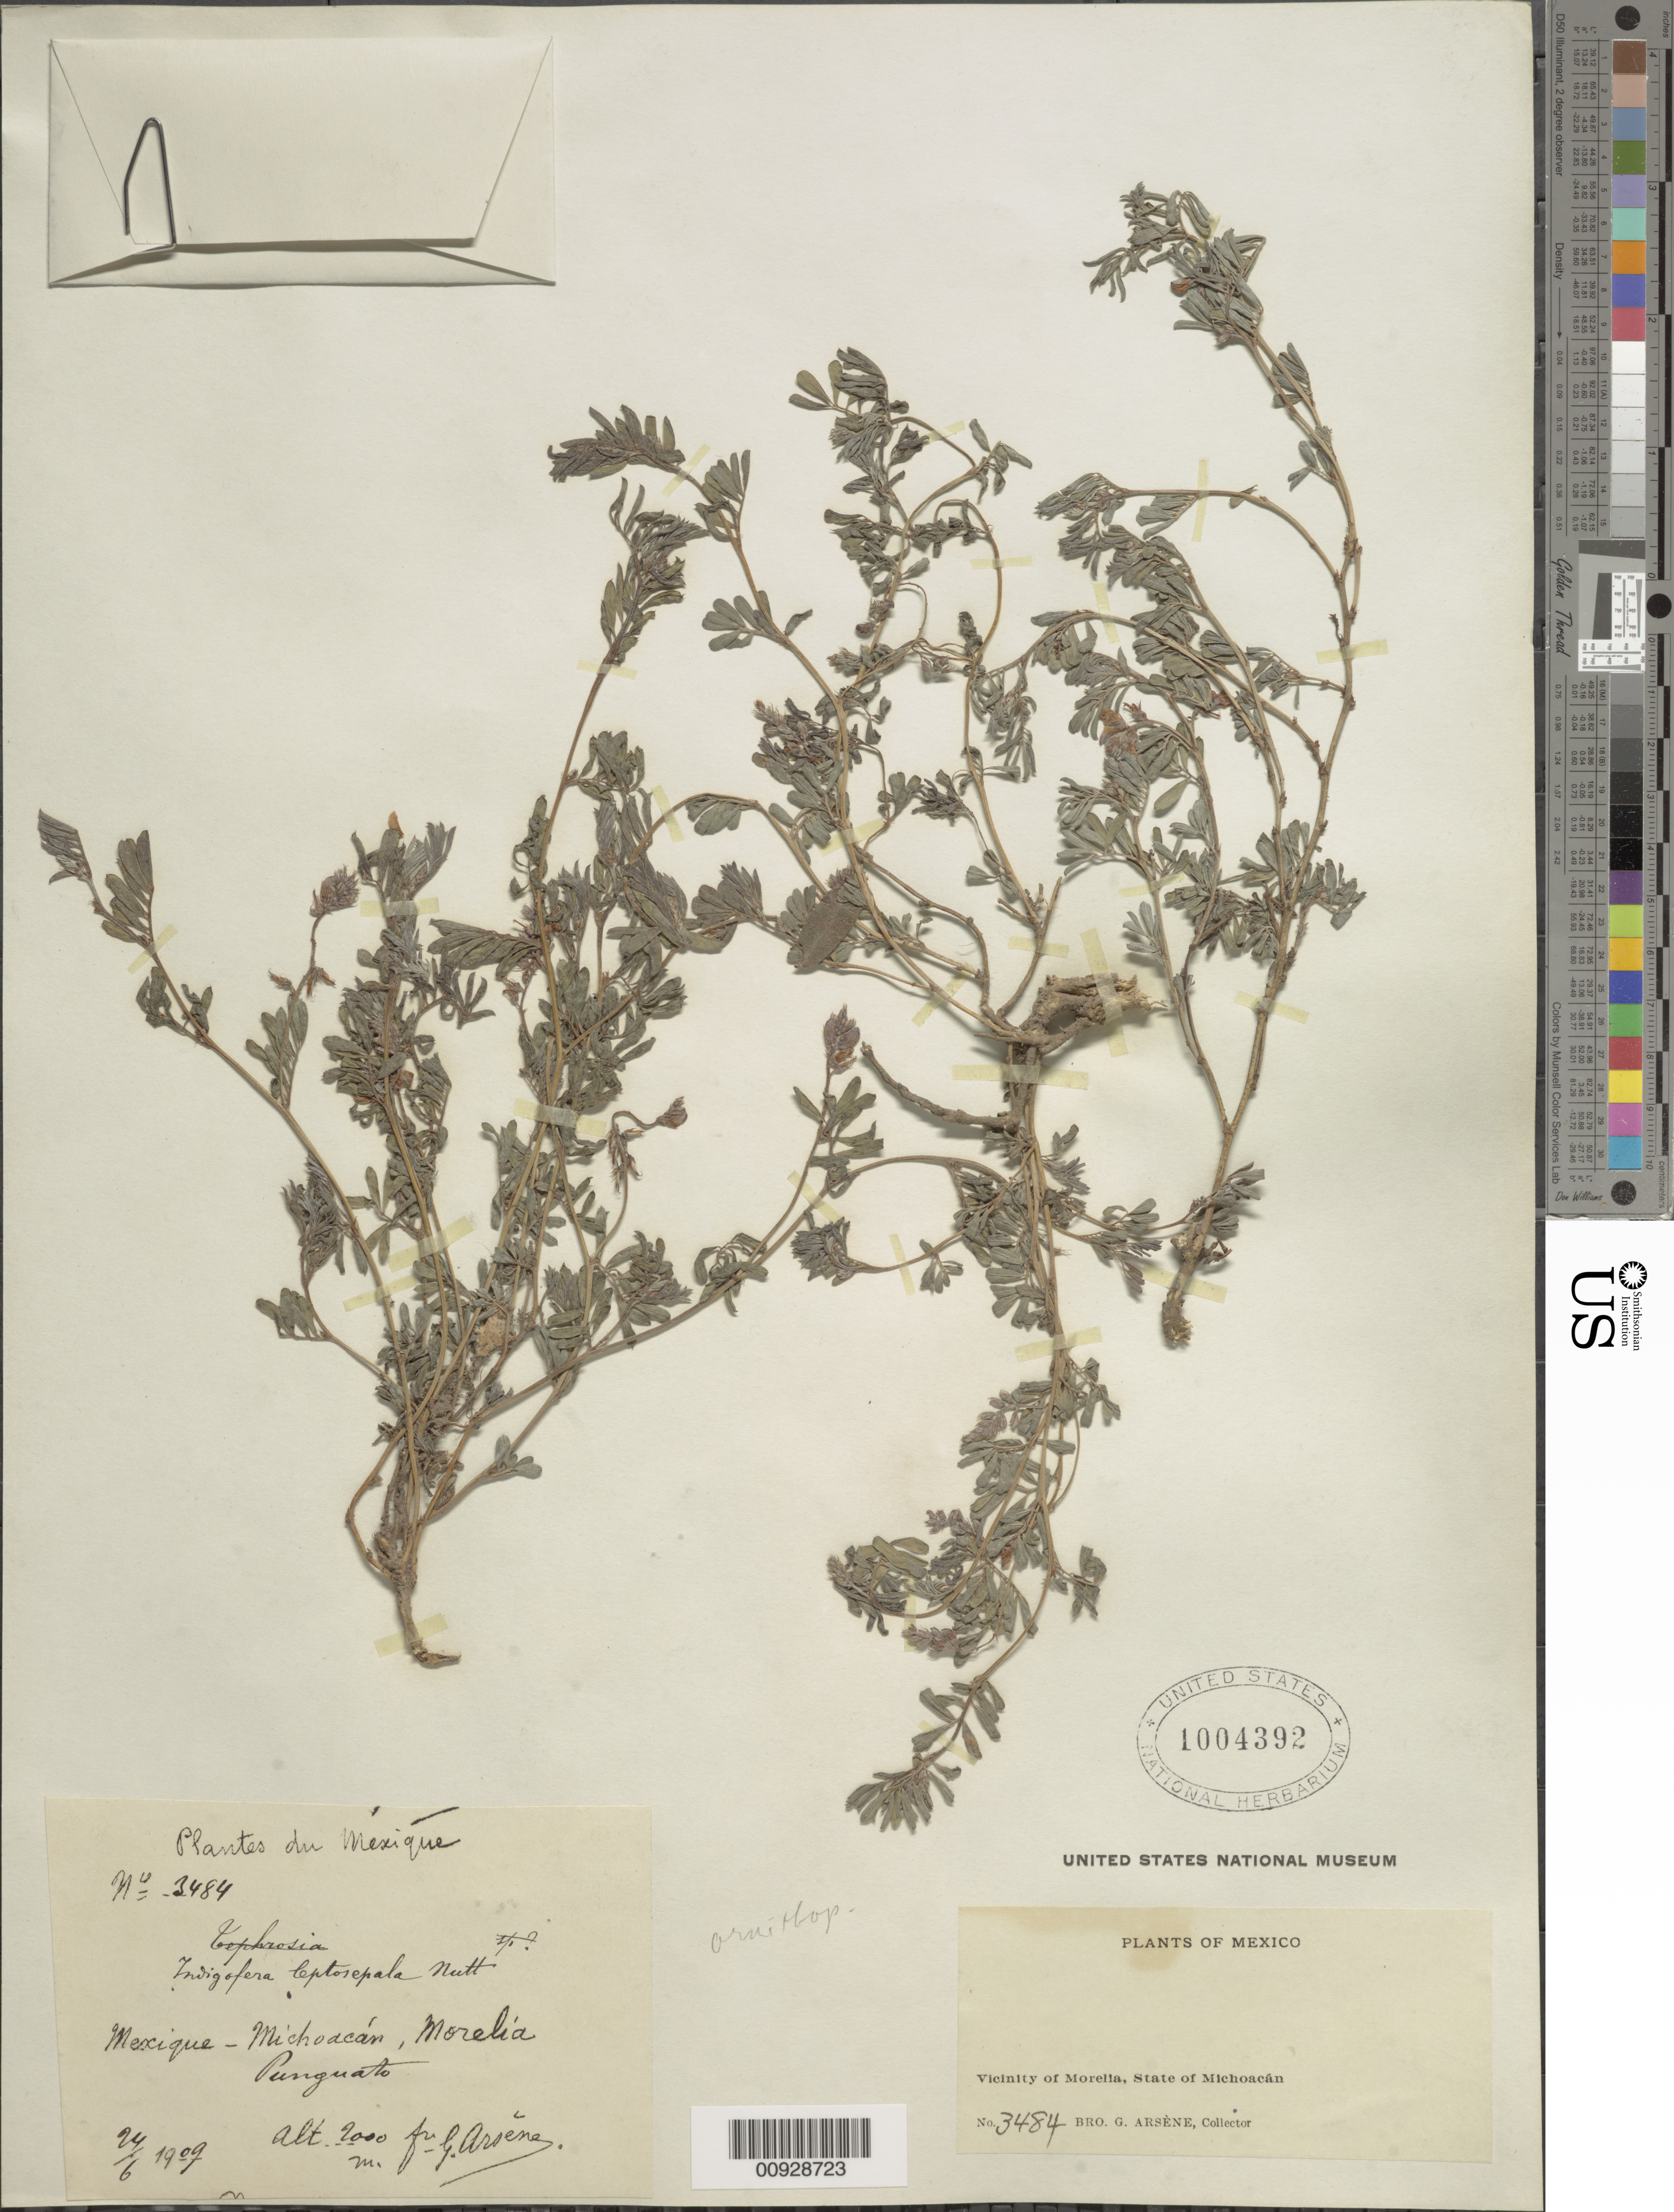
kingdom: Plantae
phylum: Tracheophyta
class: Magnoliopsida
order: Fabales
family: Fabaceae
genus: Indigofera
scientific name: Indigofera leptosepala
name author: Nutt.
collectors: Bro. G. Arsène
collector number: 3484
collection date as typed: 24 Jun 1909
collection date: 1909-06-24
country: Mexico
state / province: Michoacán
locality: Morelia, Punguato.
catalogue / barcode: US 1004392